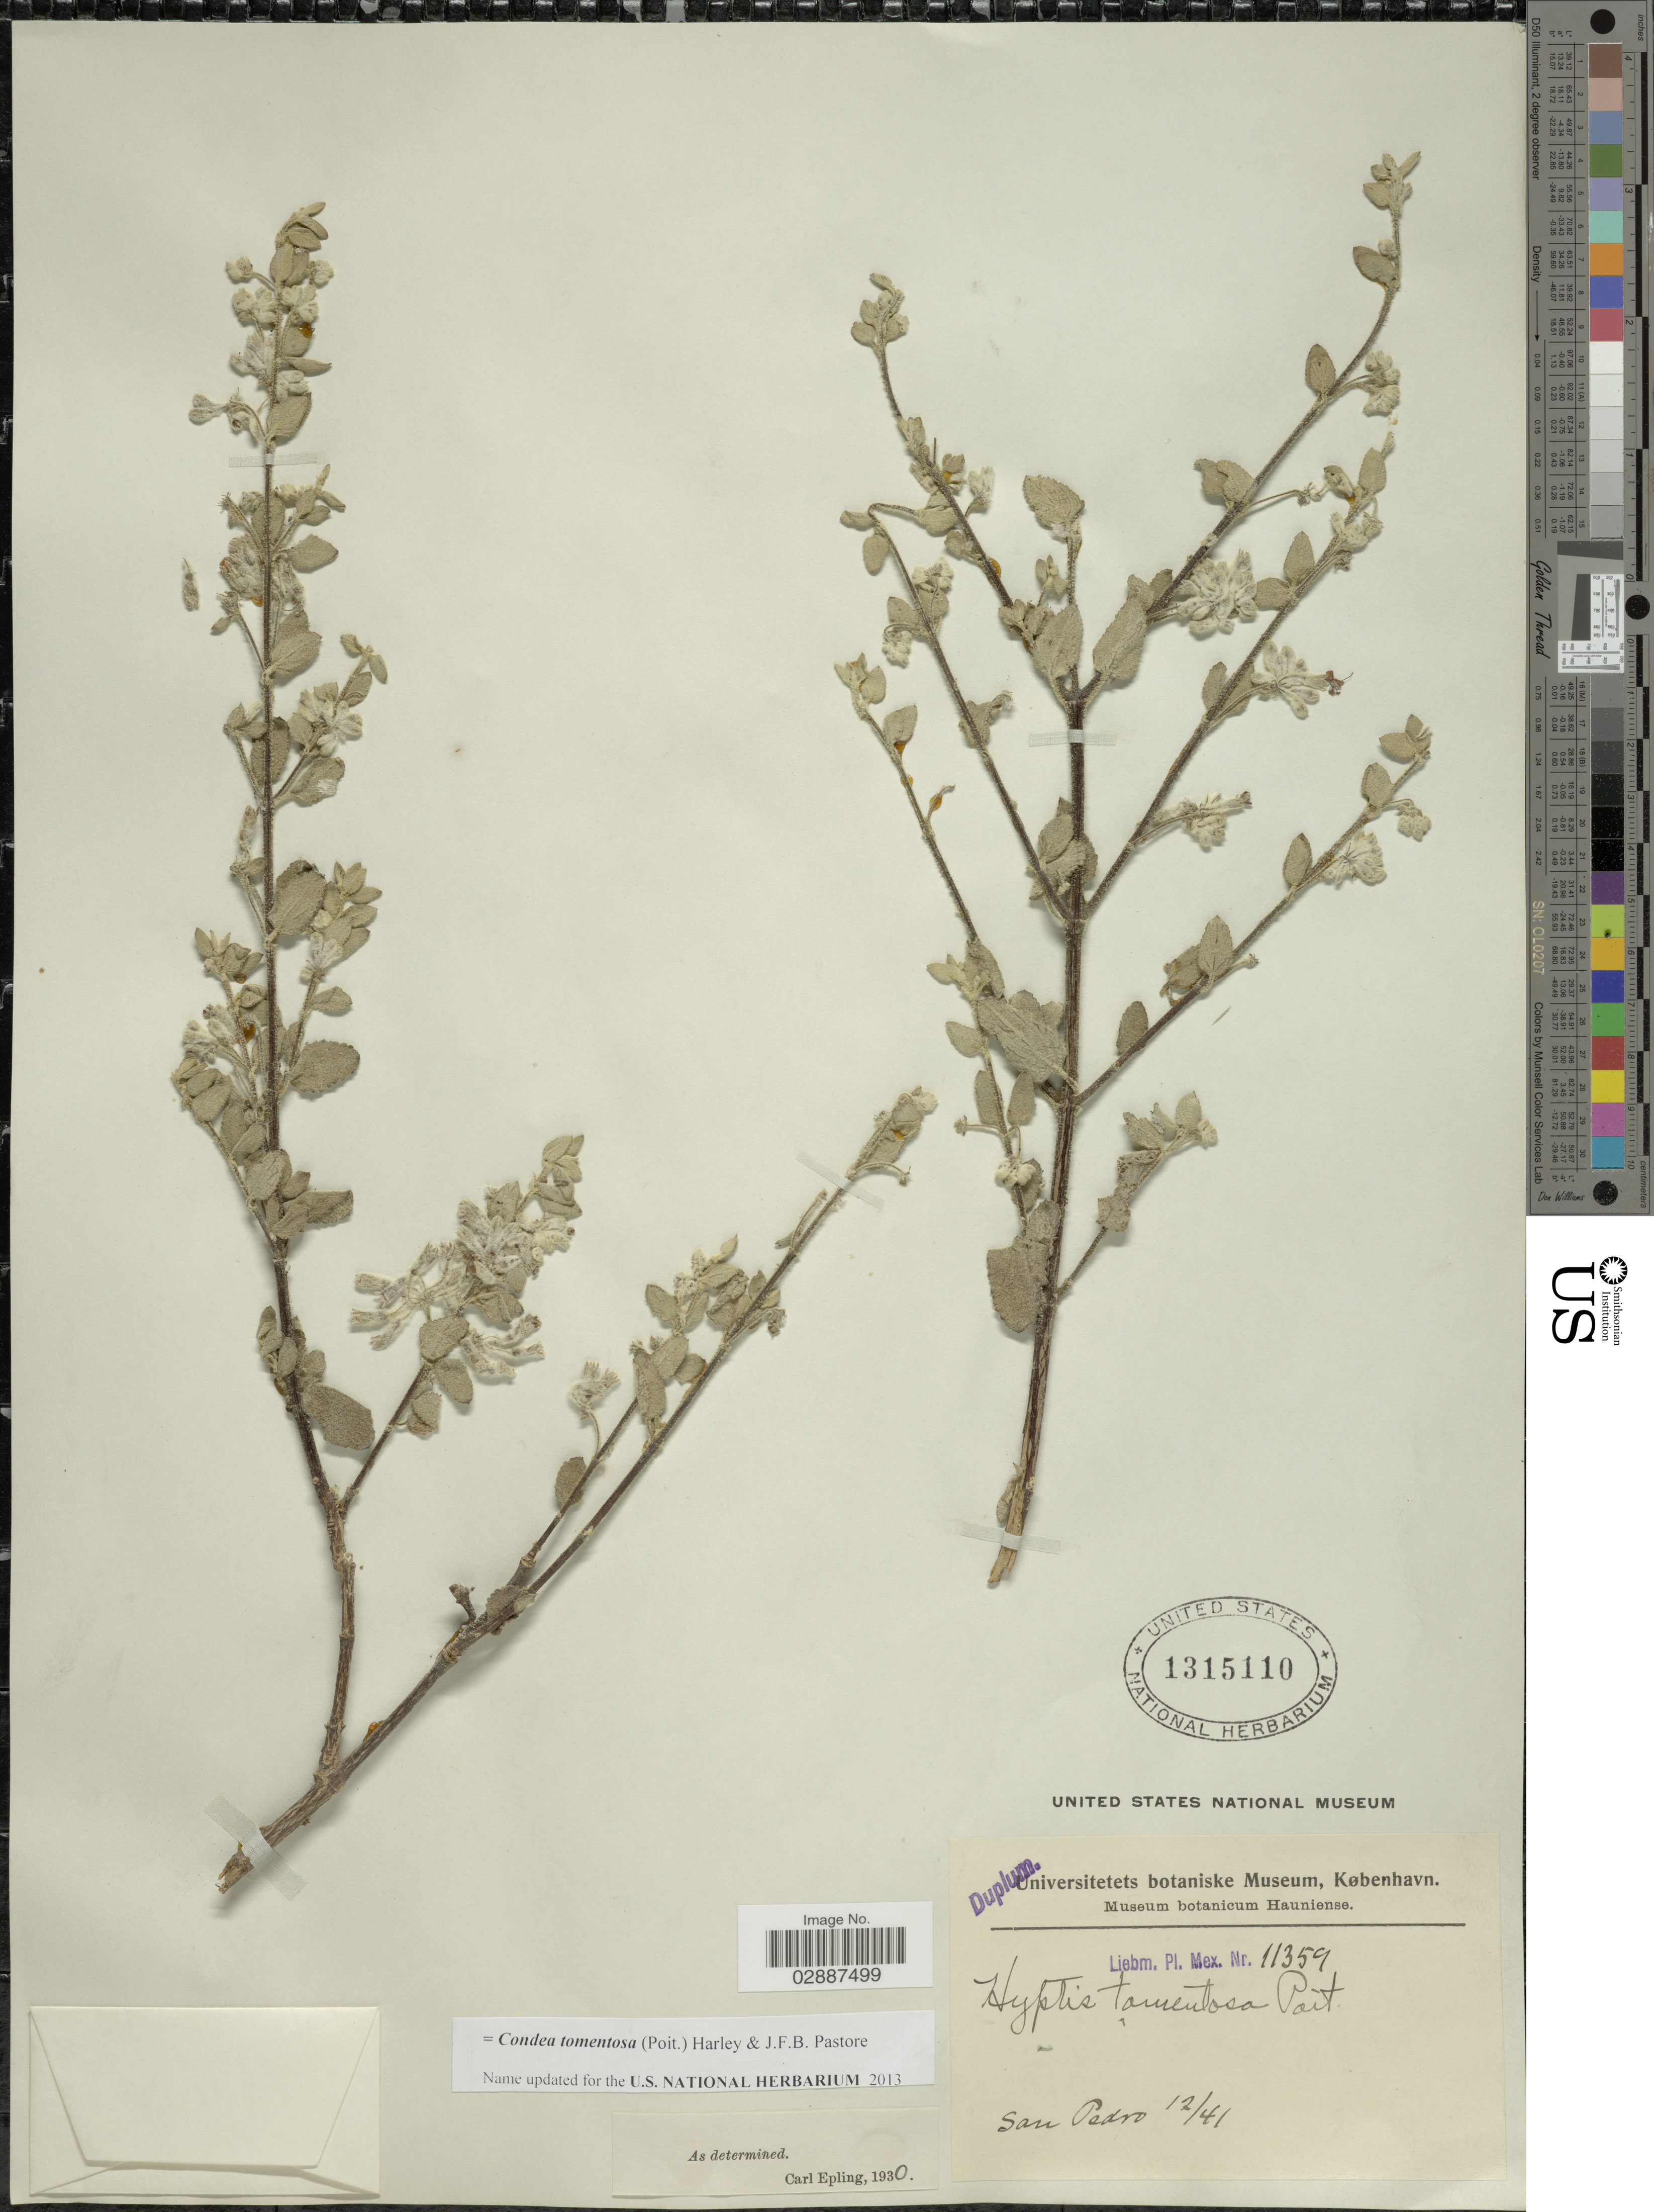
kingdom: Plantae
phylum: Tracheophyta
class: Magnoliopsida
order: Lamiales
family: Lamiaceae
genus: Condea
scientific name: Condea tomentosa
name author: (Poit.) Harley & J.F.B. Pastore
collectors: Liebm.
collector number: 11359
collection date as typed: Transcribed d/m/y: /12/41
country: Mexico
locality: San Pedro.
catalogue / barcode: US 1315110